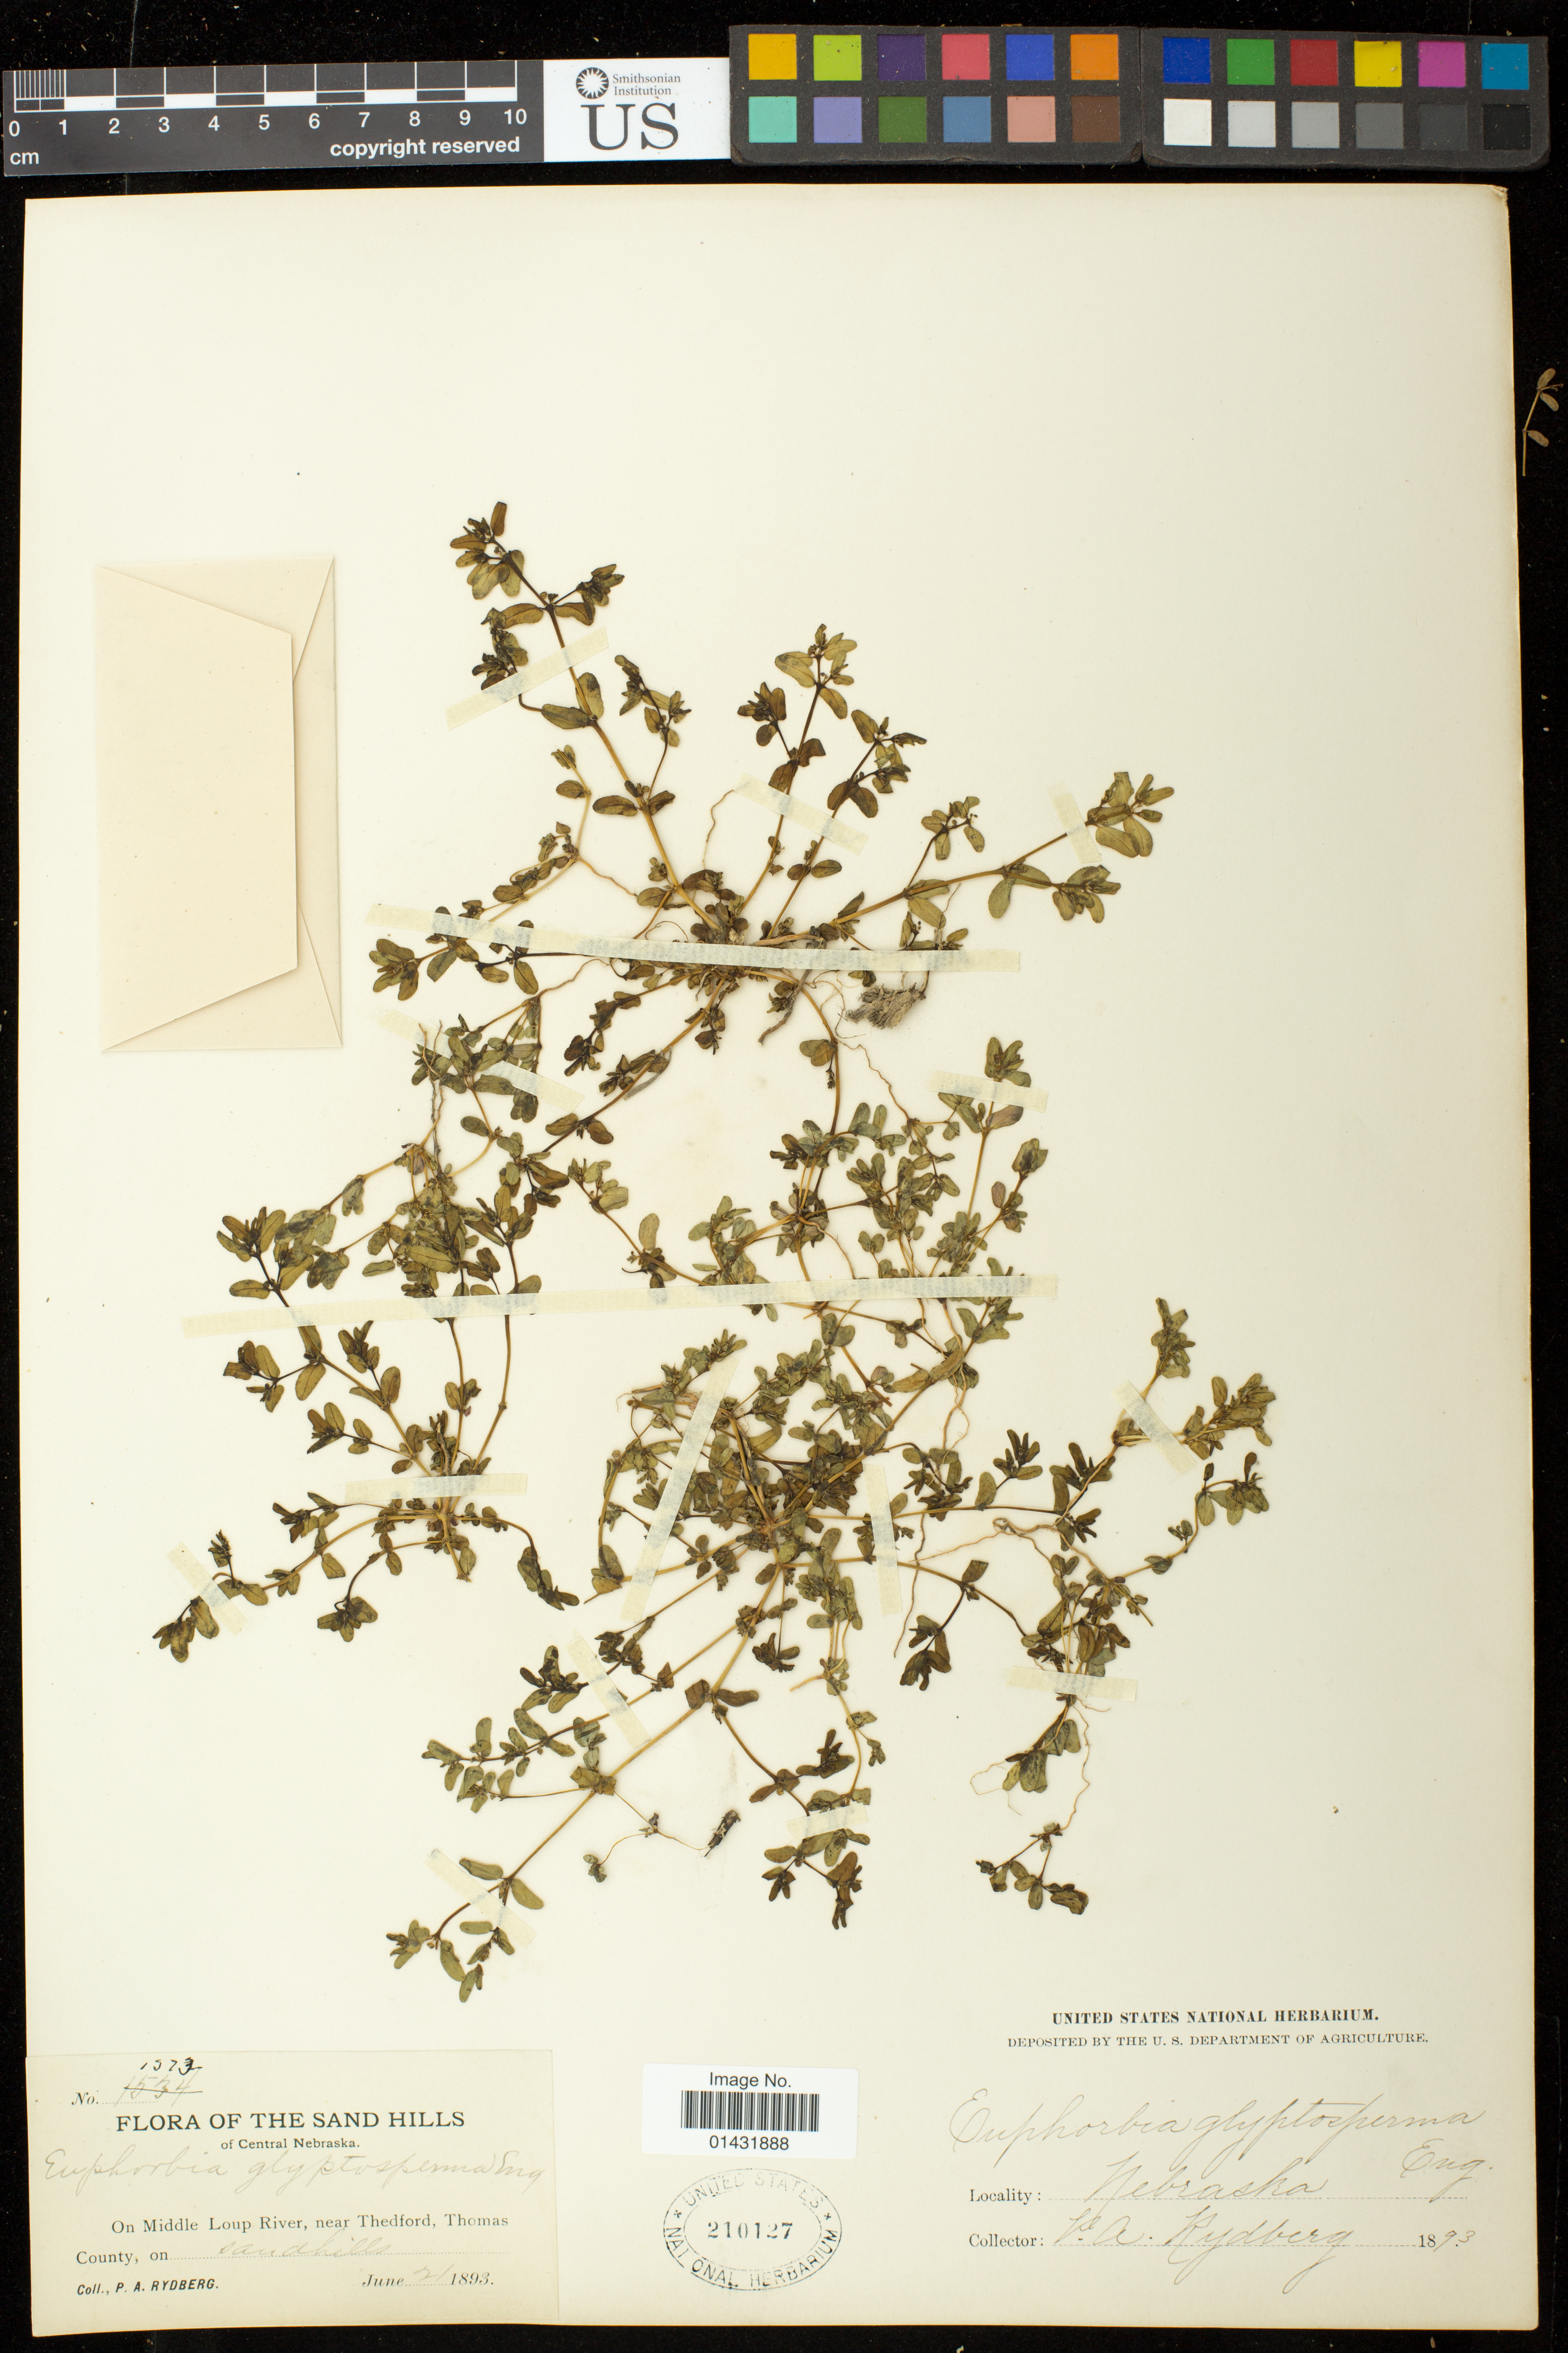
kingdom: Plantae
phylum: Tracheophyta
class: Magnoliopsida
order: Malpighiales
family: Euphorbiaceae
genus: Euphorbia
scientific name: Euphorbia glyptosperma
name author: Engelm.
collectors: P. A. Rydberg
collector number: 1573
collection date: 1893-06-21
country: United States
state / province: Nebraska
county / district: Thomas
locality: On Middle Loup River, near Thedford, on sandhills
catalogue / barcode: US 210127